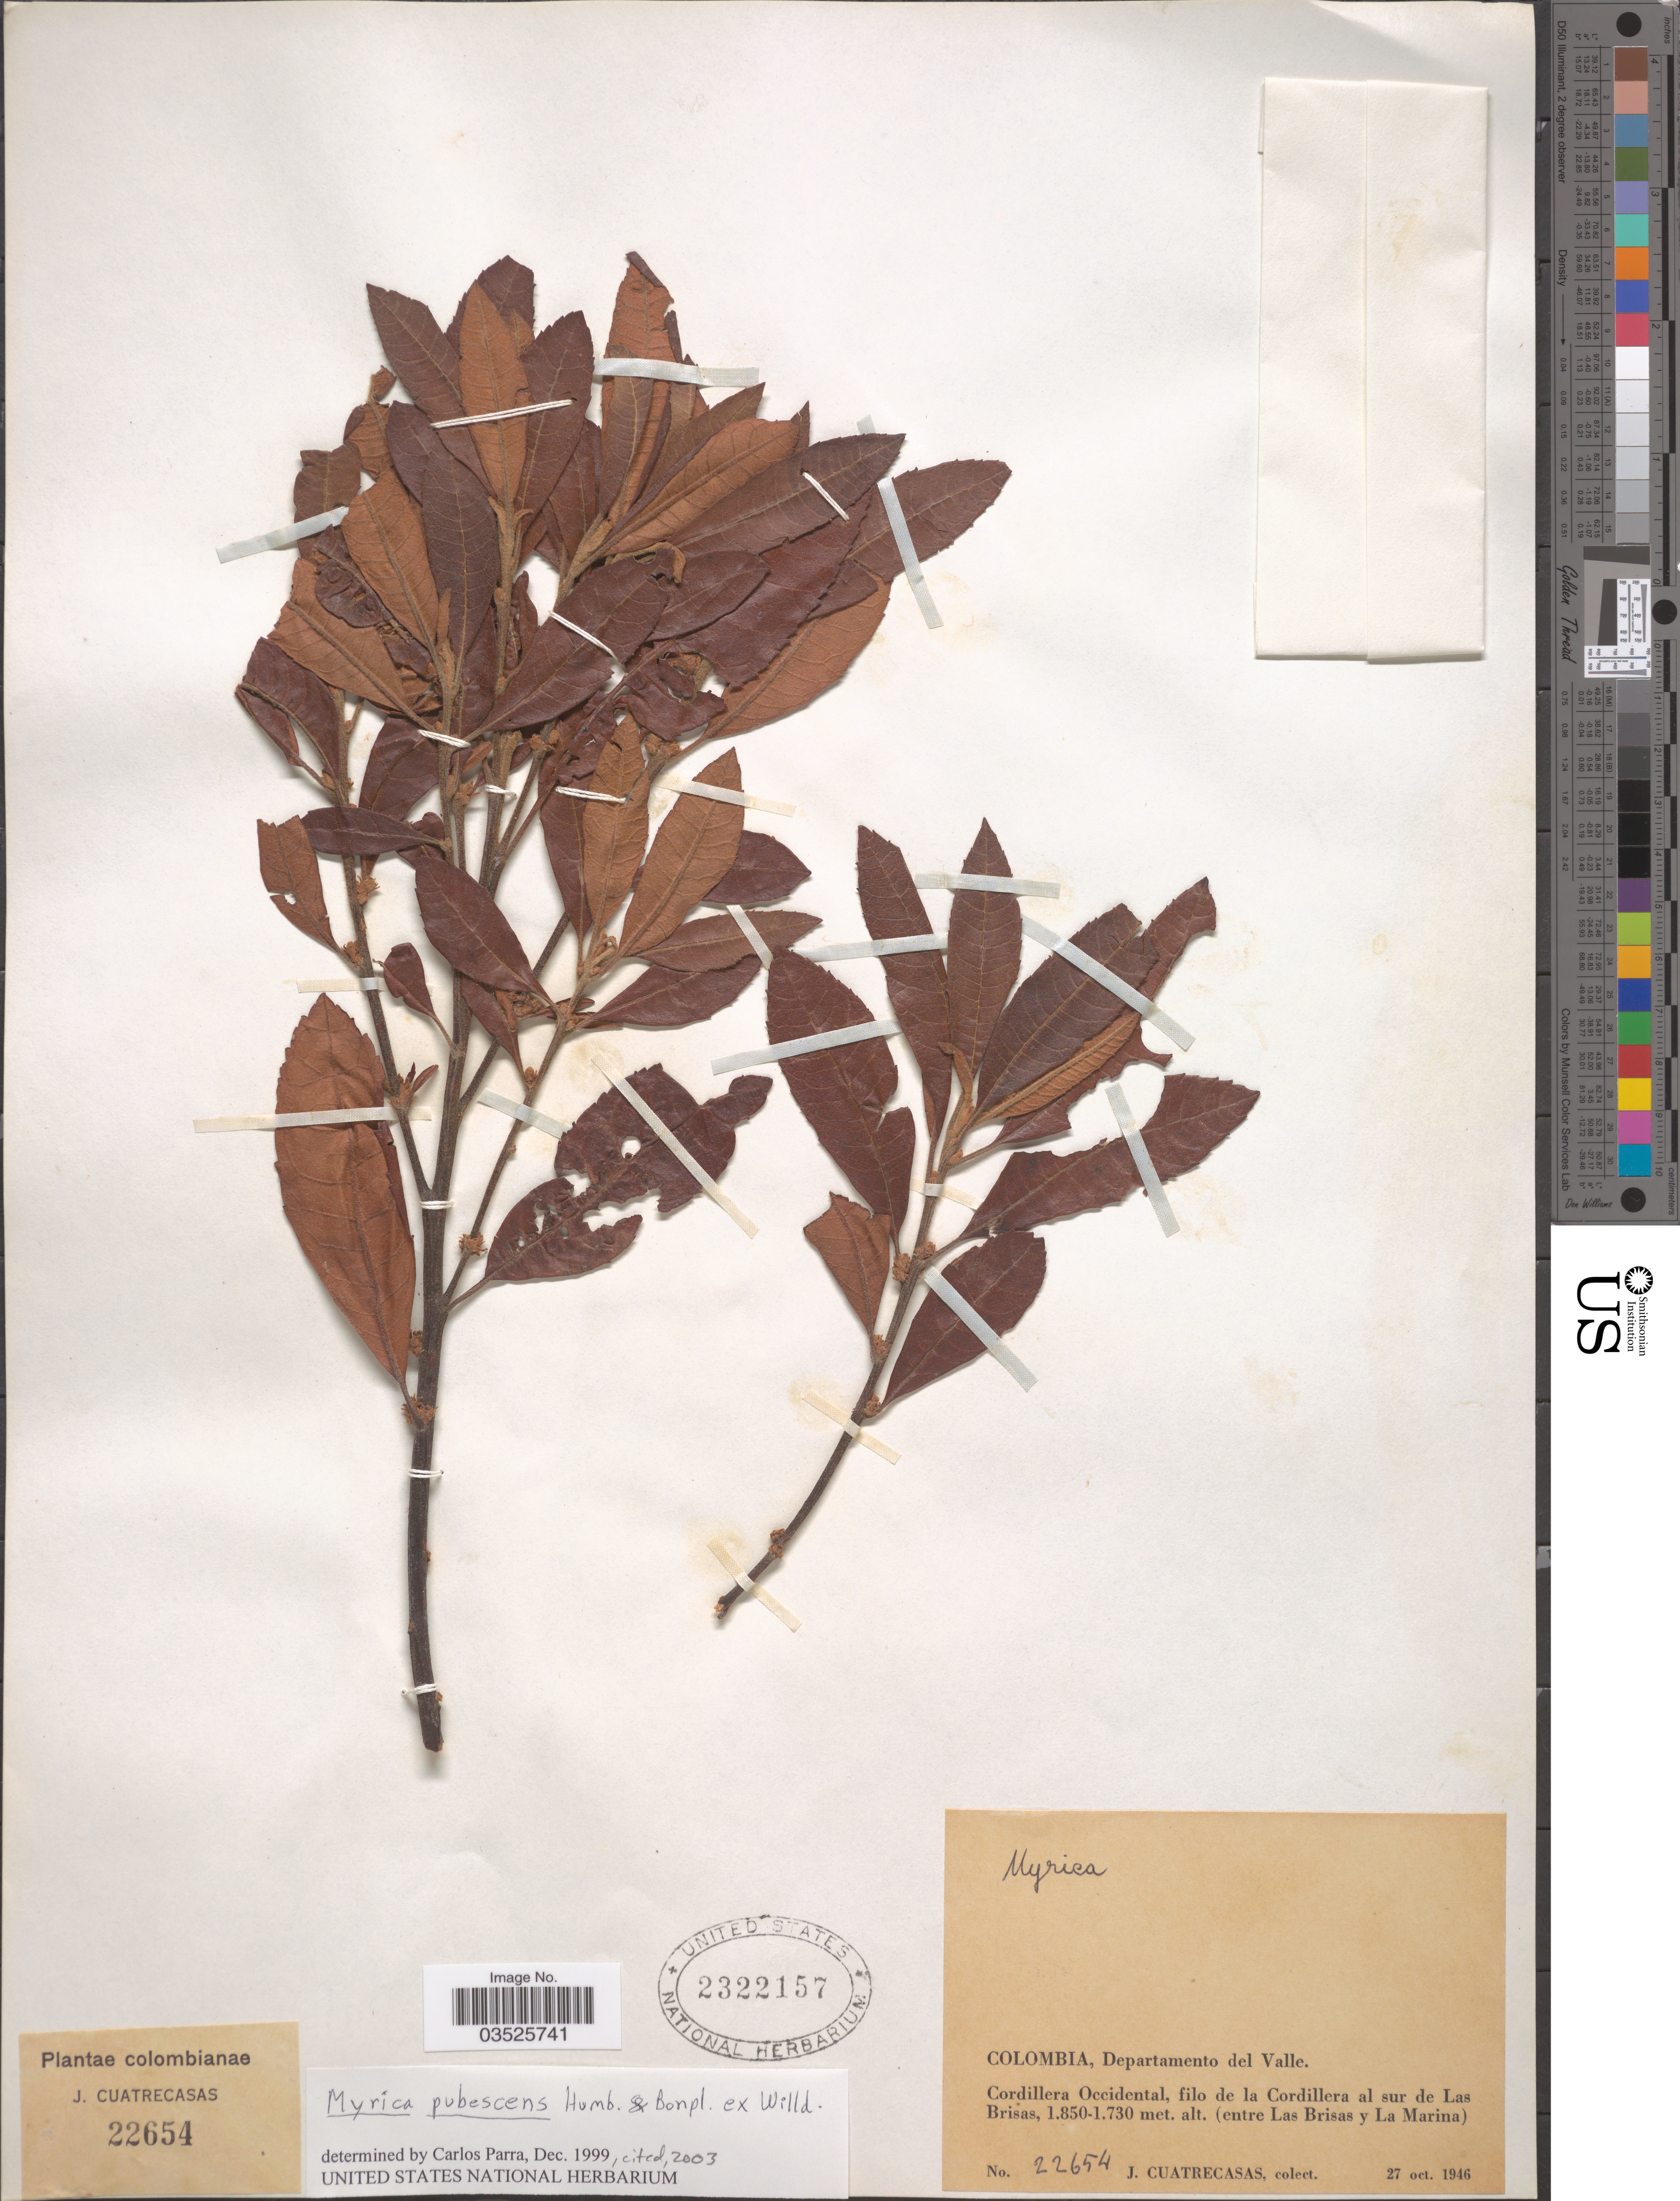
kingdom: Plantae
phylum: Tracheophyta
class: Magnoliopsida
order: Fagales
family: Myricaceae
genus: Morella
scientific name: Morella pubescens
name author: (Humb. & Bonpl. ex Willd.) Wilbur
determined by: Strong, M. T., (US), Smithsonian Institution - National Museum of Natural History (UNITED STATES)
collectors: J. Cuatrecasas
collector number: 22654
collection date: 1946-10-27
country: Colombia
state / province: Valle del Cauca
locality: Departamento del Valle. Cordillera Occidental, filo de la Cordillera al sur de Las Brisas, (entre Las Brisas y La Marina).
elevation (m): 1730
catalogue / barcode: US 2322157